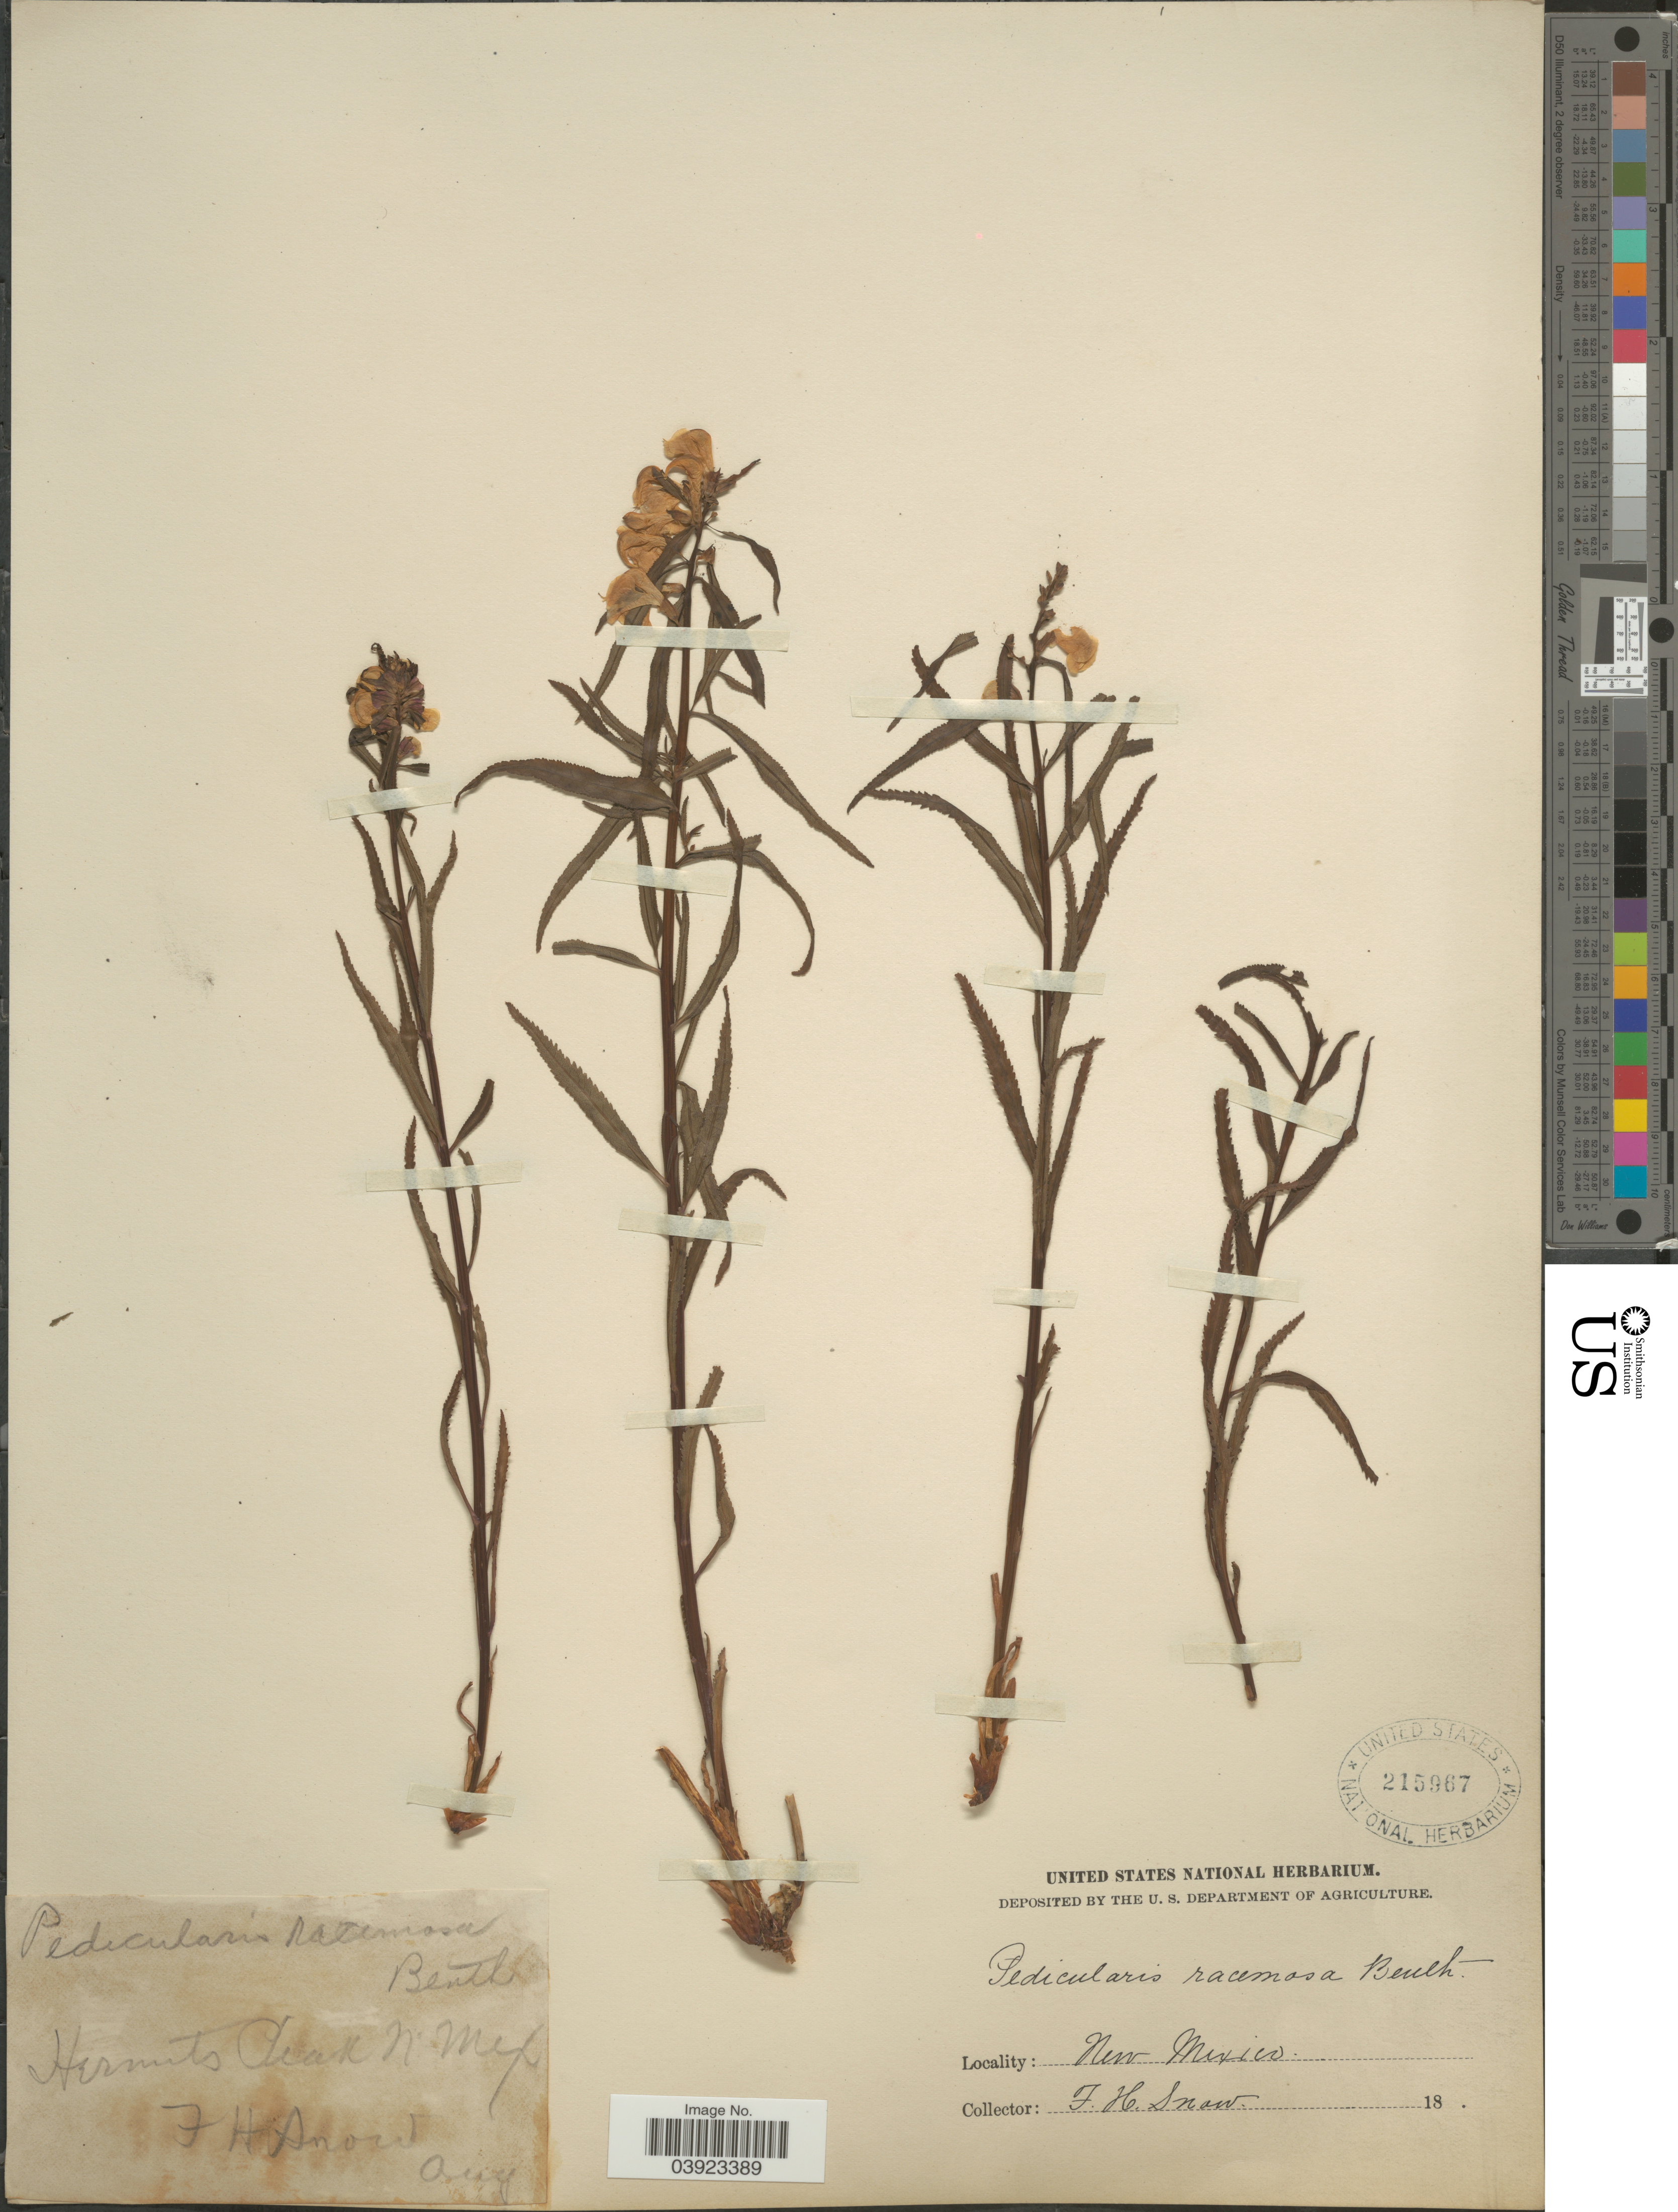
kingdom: Plantae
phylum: Tracheophyta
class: Magnoliopsida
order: Lamiales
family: Orobanchaceae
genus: Pedicularis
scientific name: Pedicularis racemosa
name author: Douglas ex Benth.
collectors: F. H. Snow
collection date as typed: Aug 18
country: United States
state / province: New Mexico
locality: Hermits Peak.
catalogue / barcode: US 215967